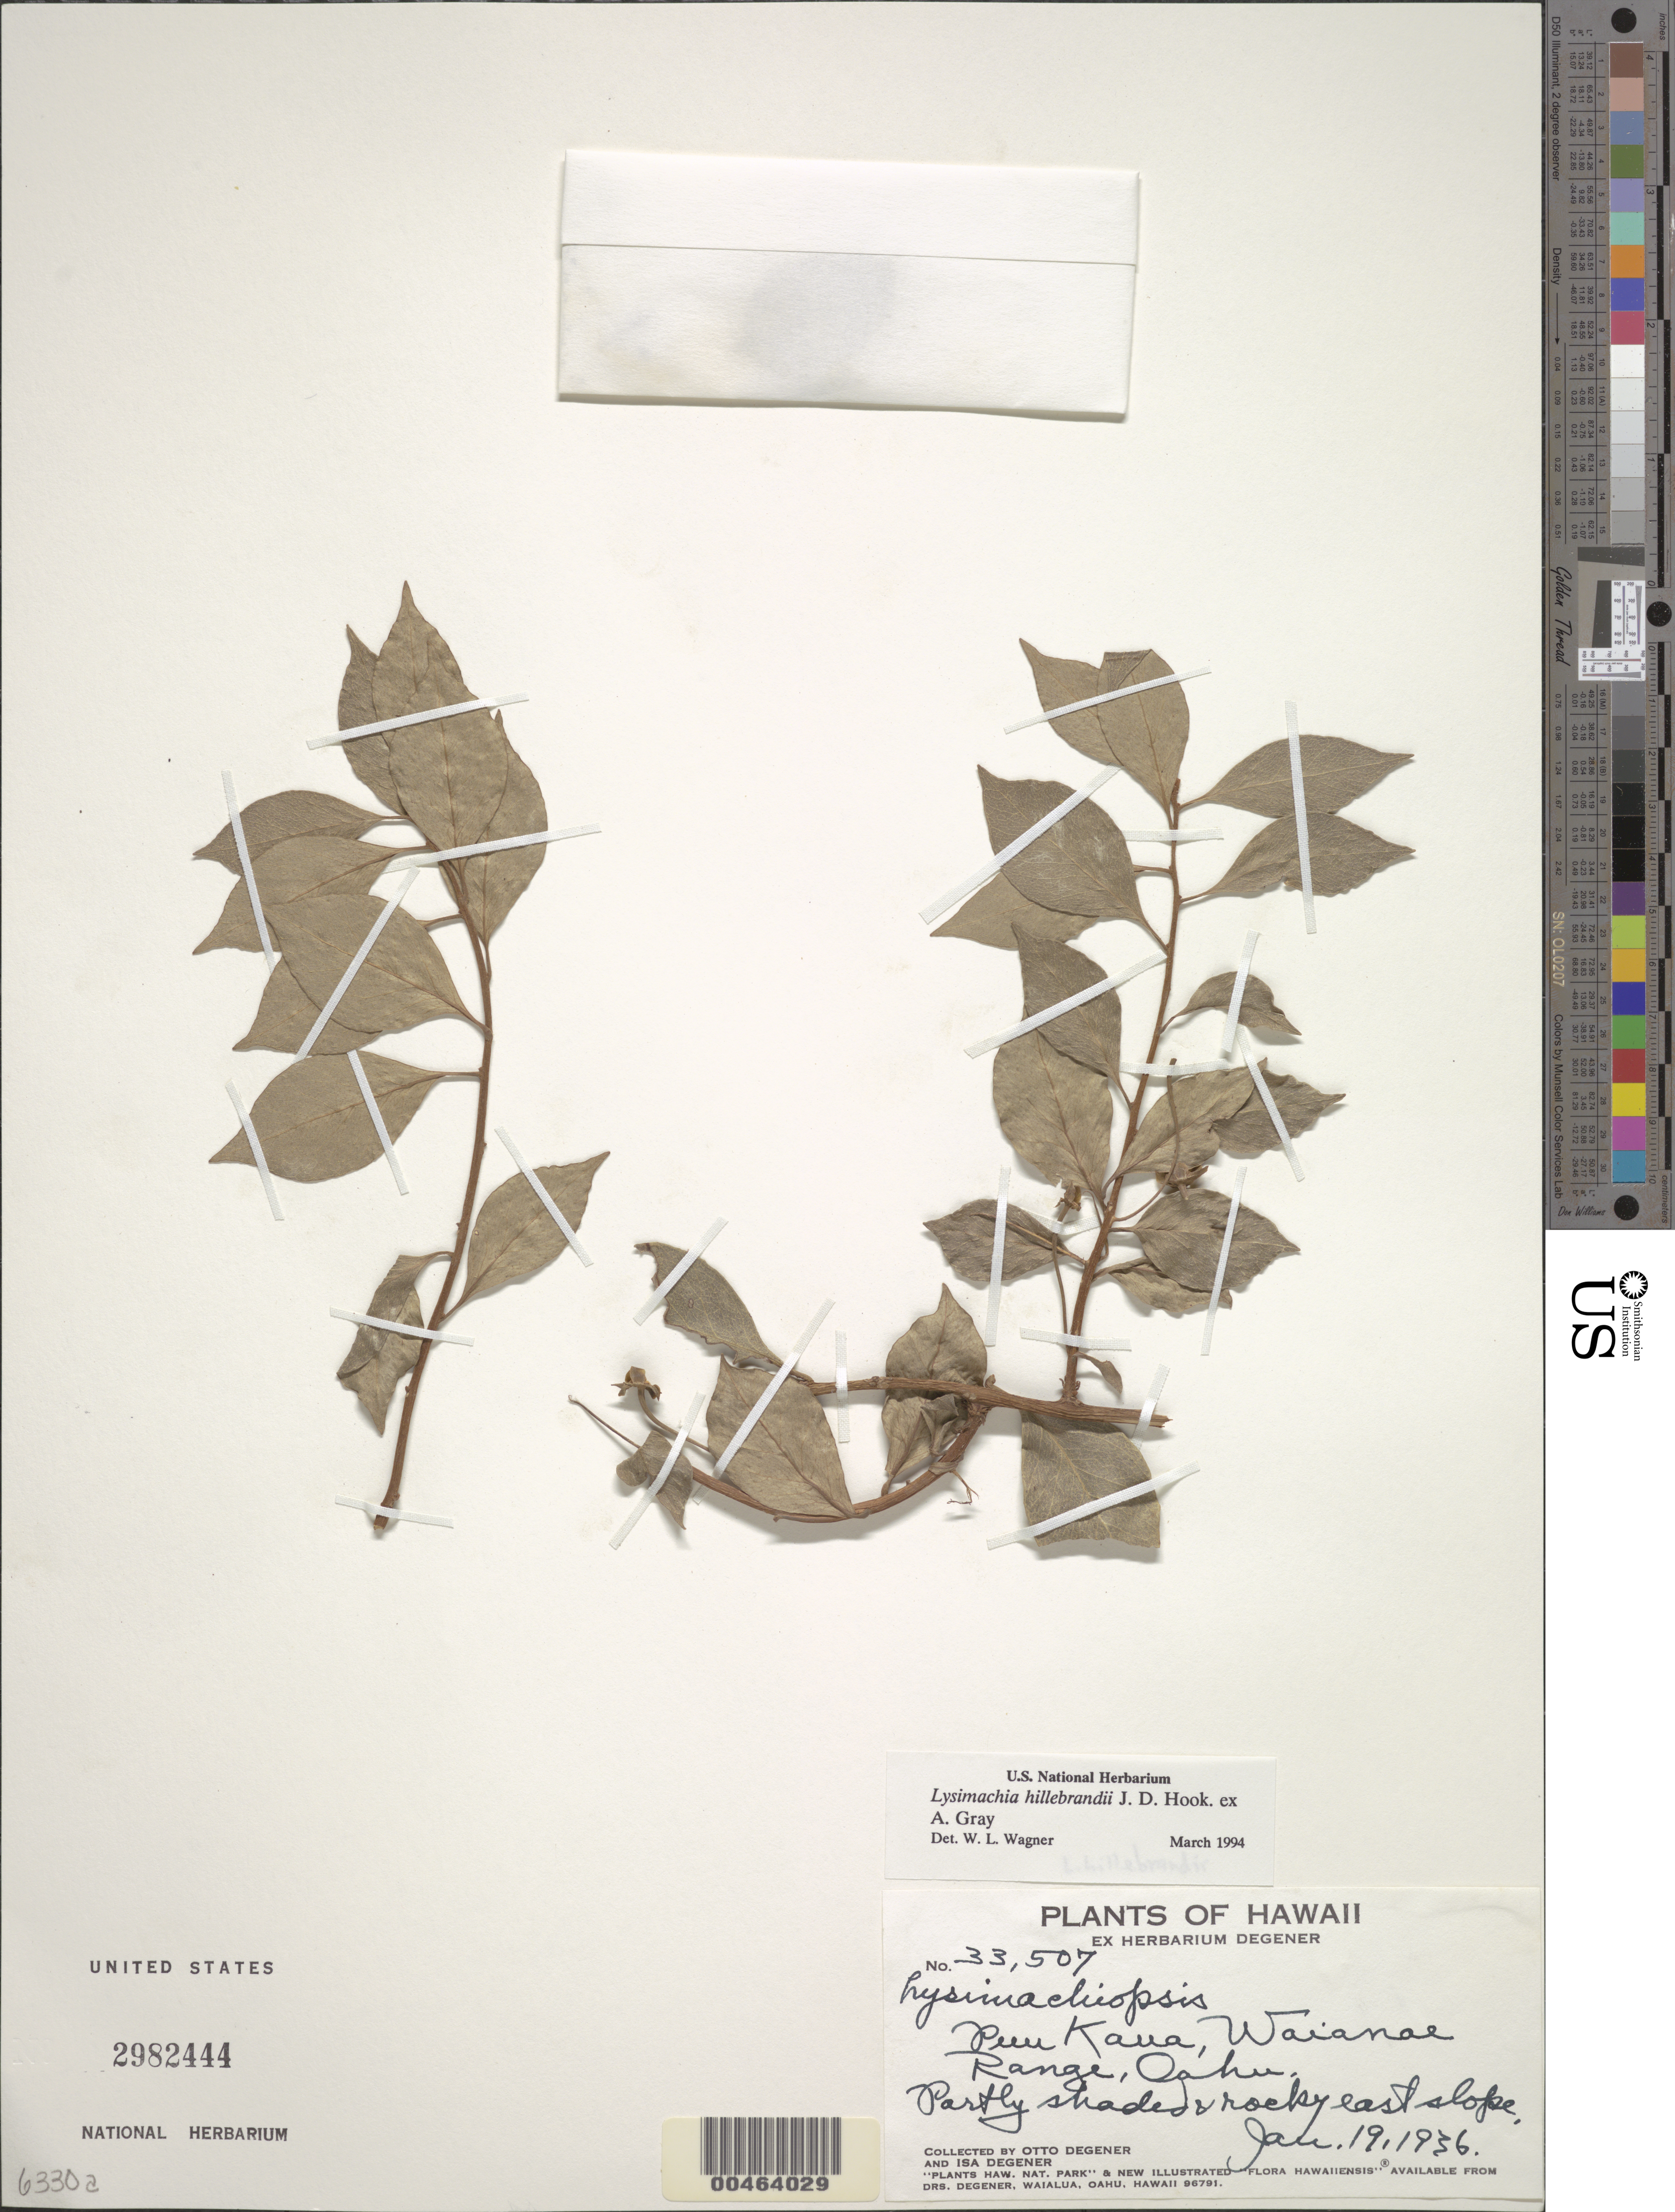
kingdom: Plantae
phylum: Tracheophyta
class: Magnoliopsida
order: Ericales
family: Primulaceae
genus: Lysimachia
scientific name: Lysimachia hillebrandii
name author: Hook. f. ex A. Gray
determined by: Wagner, W. L., (BOT), Smithsonian Institution - National Museum of Natural History (UNITED STATES)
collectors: O. Degener & I. Degener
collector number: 33507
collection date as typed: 19 Jan 1936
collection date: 1936-01-19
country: United States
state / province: Hawaii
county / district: Honolulu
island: Oahu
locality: Puu Kaua, Waianae Range, east slope.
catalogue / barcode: US 2982444